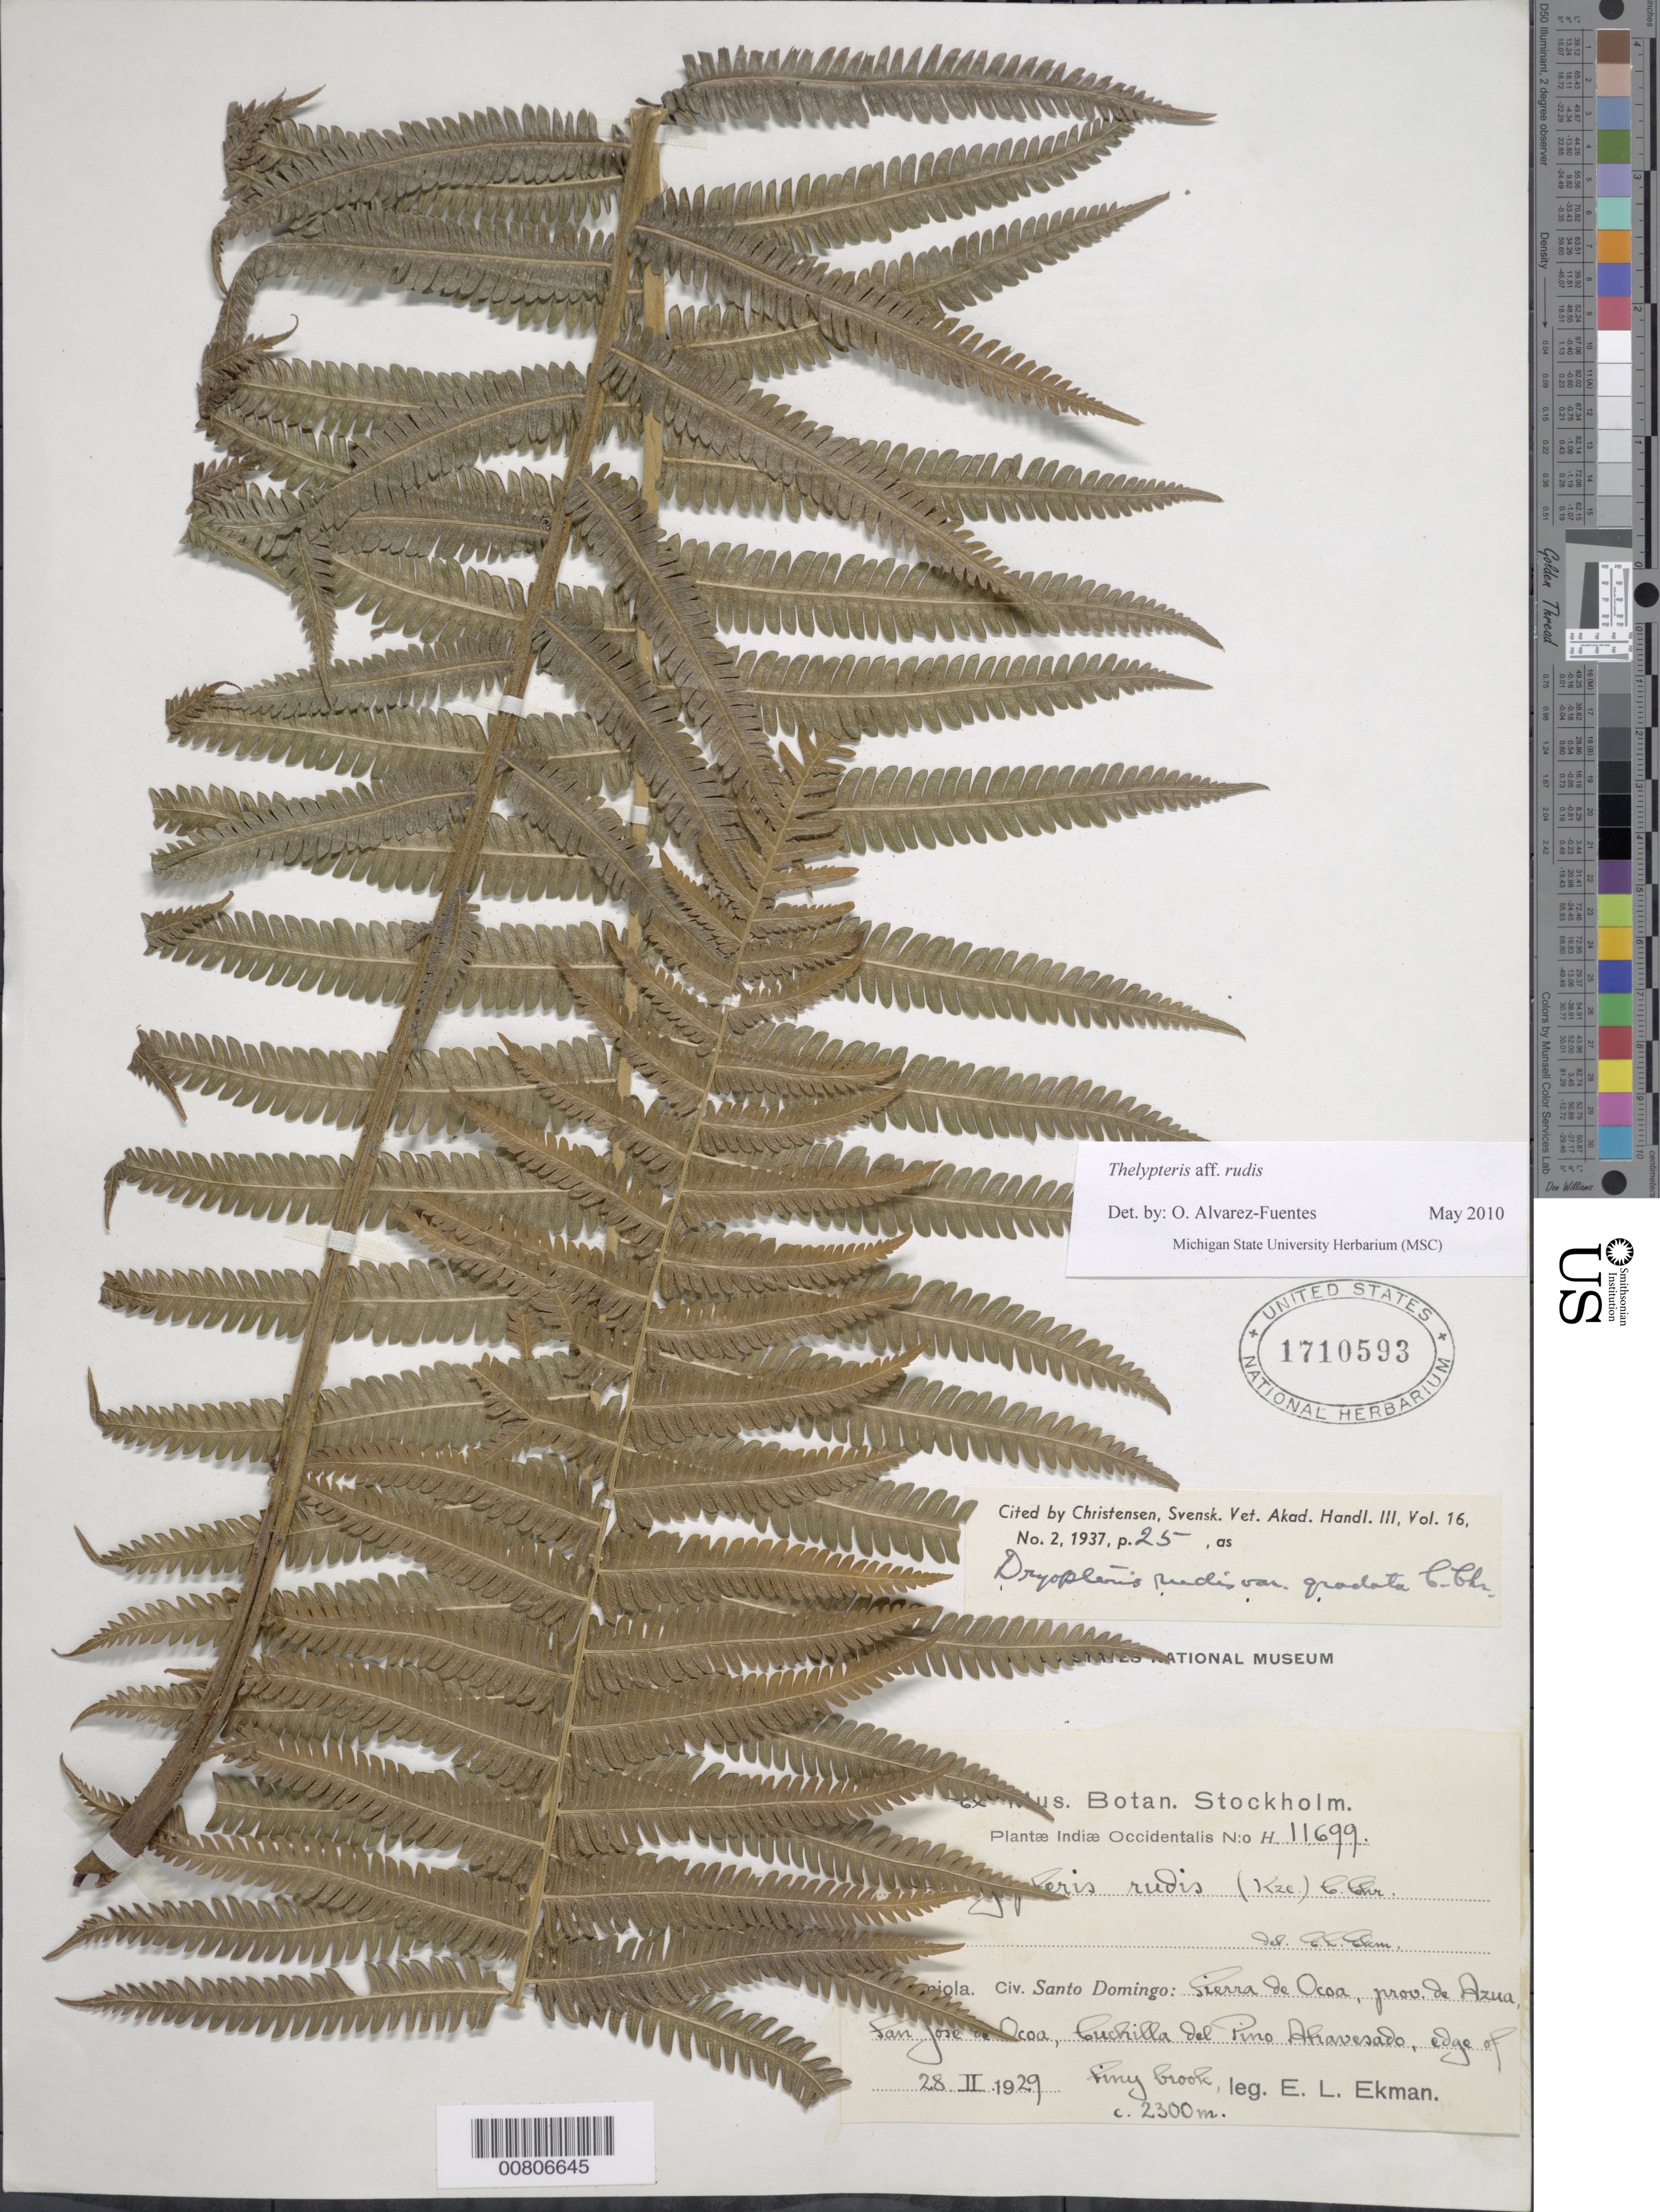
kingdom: Plantae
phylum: Tracheophyta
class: Polypodiopsida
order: Polypodiales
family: Thelypteridaceae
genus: Amauropelta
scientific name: Amauropelta rudis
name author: (Kunze) Pic. Serm.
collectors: E. L. Ekman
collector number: H 11699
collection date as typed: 28 Feb 1929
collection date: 1929-02-28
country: Dominican Republic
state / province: Azua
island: Hispaniola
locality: Sierra de Ocoa, San José de Ocoa, Cuchilla del Pino Atravesado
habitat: Edge of tiny brook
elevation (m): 2300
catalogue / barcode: US 1710593